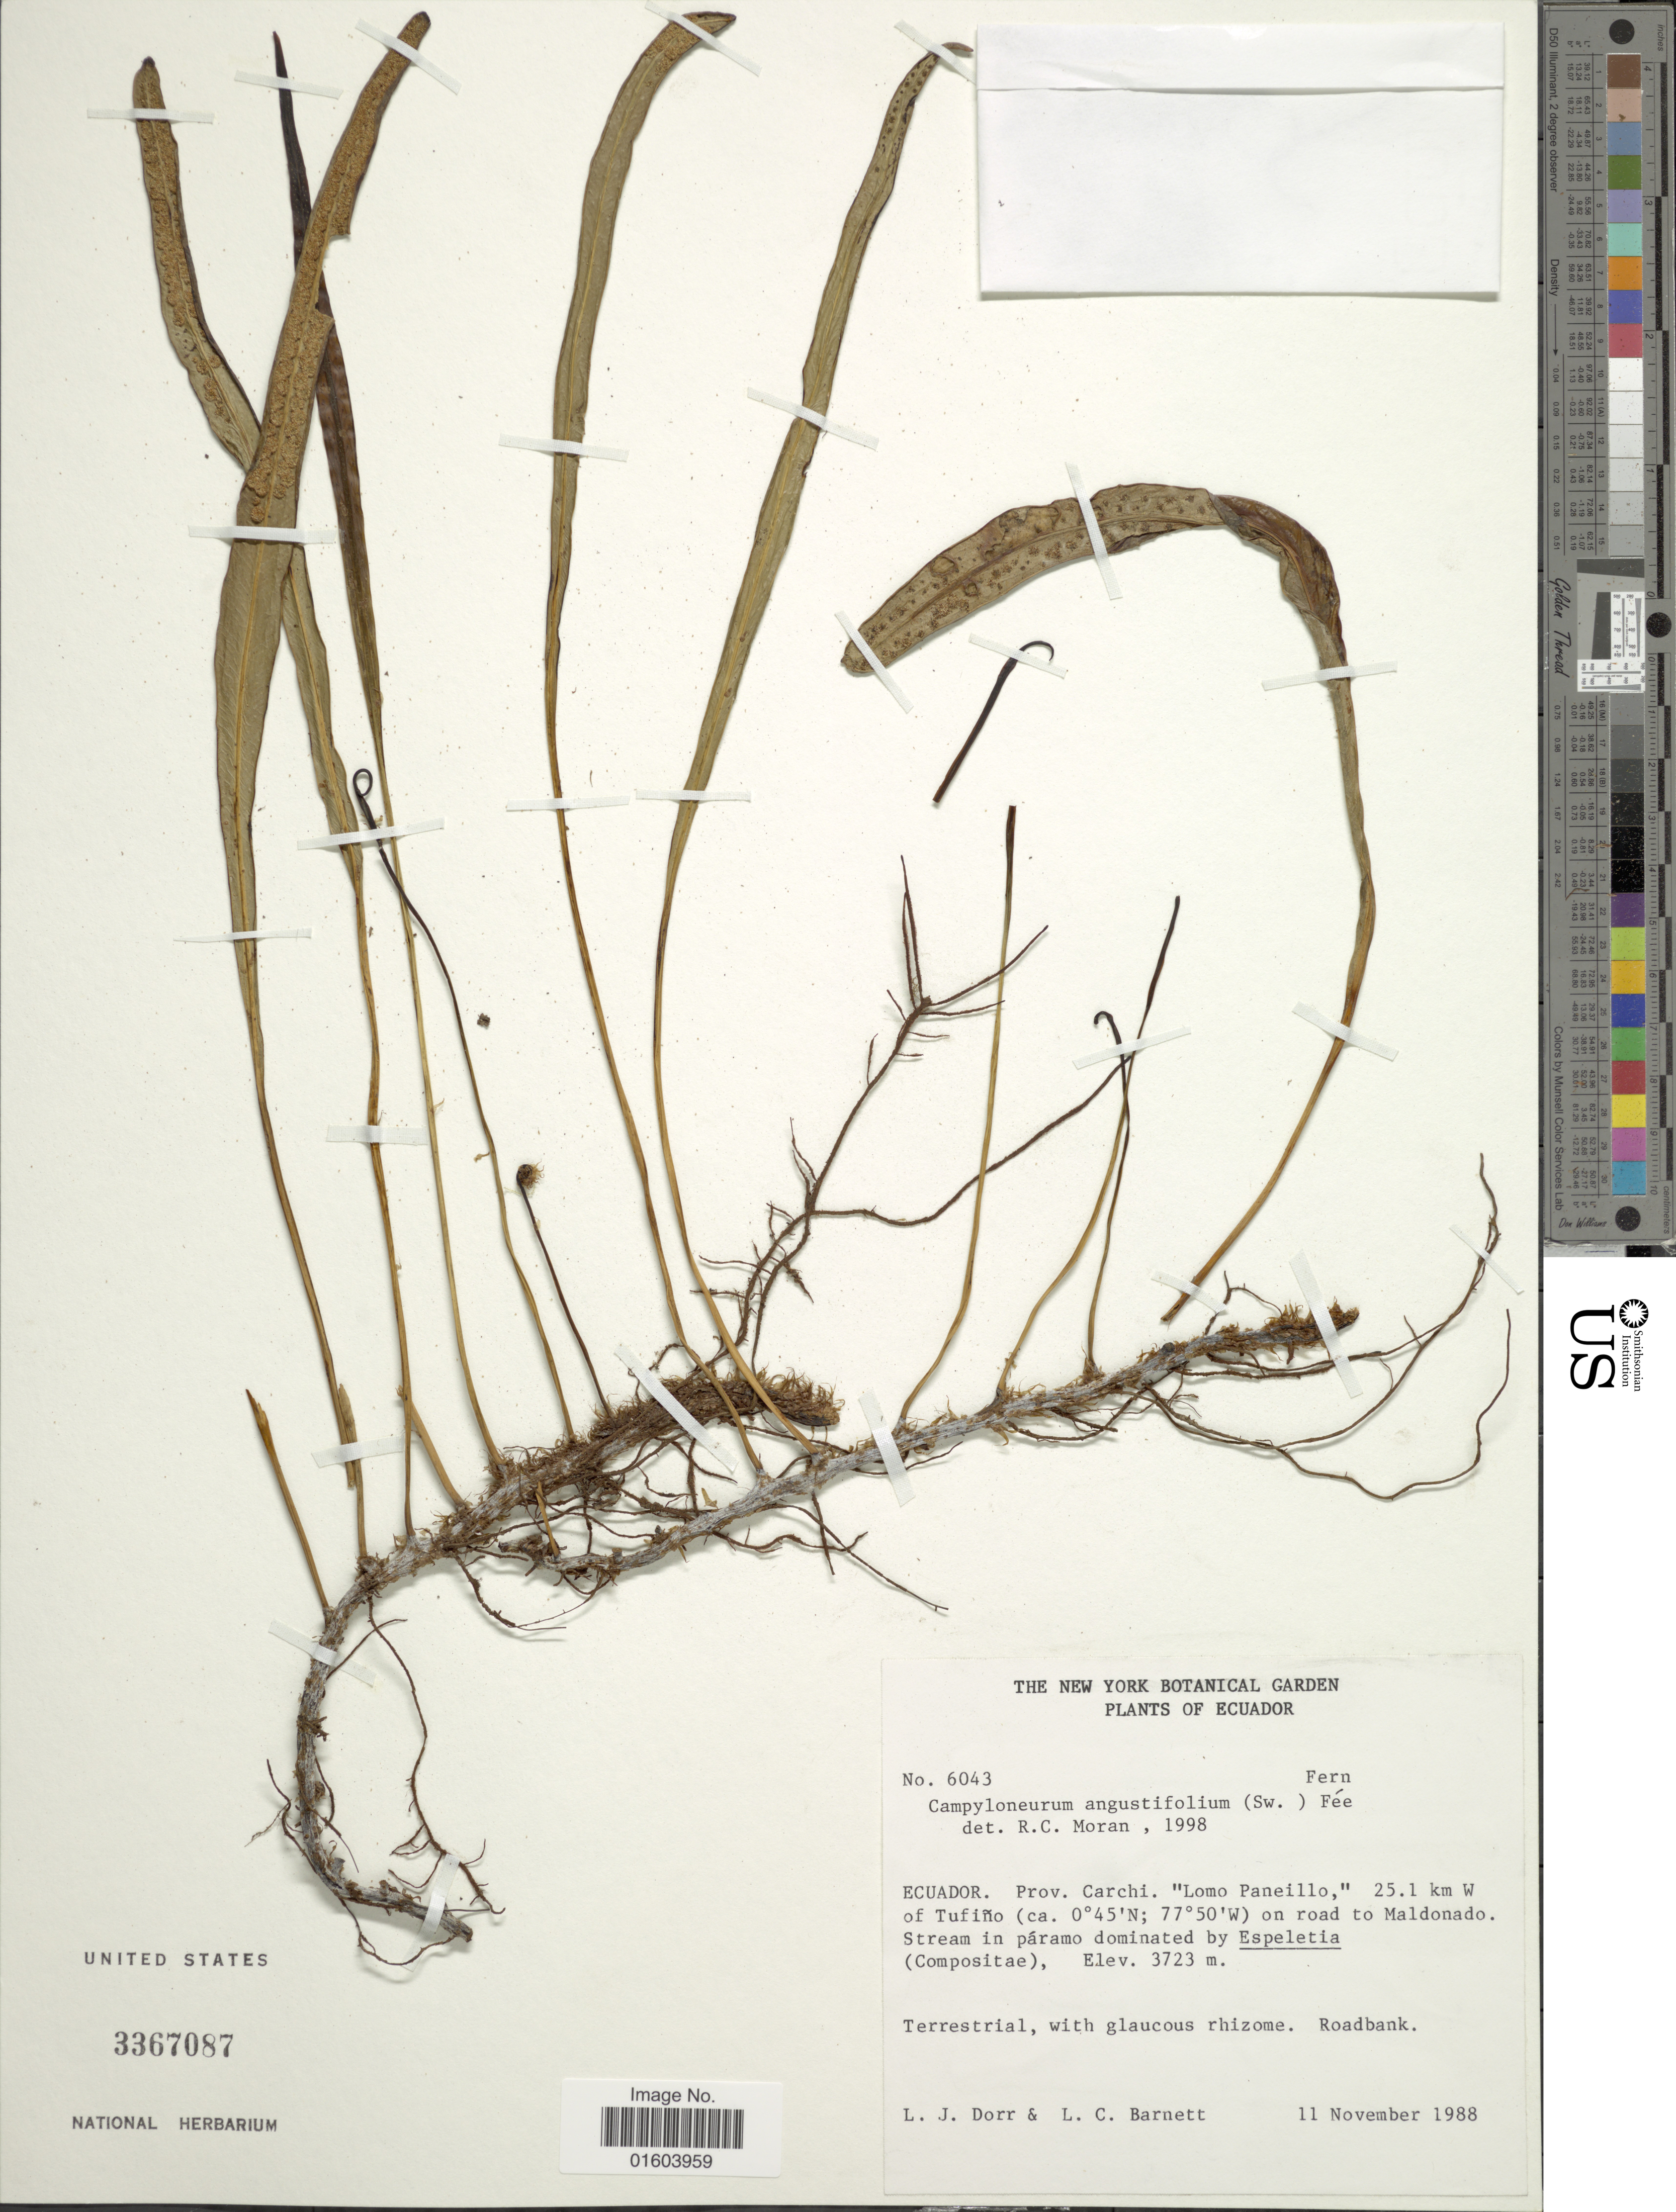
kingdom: Plantae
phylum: Tracheophyta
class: Polypodiopsida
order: Polypodiales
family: Polypodiaceae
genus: Campyloneurum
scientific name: Campyloneurum angustifolium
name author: (Sw.) Fée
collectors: L. J. Dorr & L. C. Barnett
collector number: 6043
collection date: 1988-11-11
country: Ecuador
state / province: Carchi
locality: Ecuador. Prov. Carchi. "Loma Paneillo," 25.1 km W of Tufino on road to Maldonado Stream in paramo.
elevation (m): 3723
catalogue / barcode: US 3367087